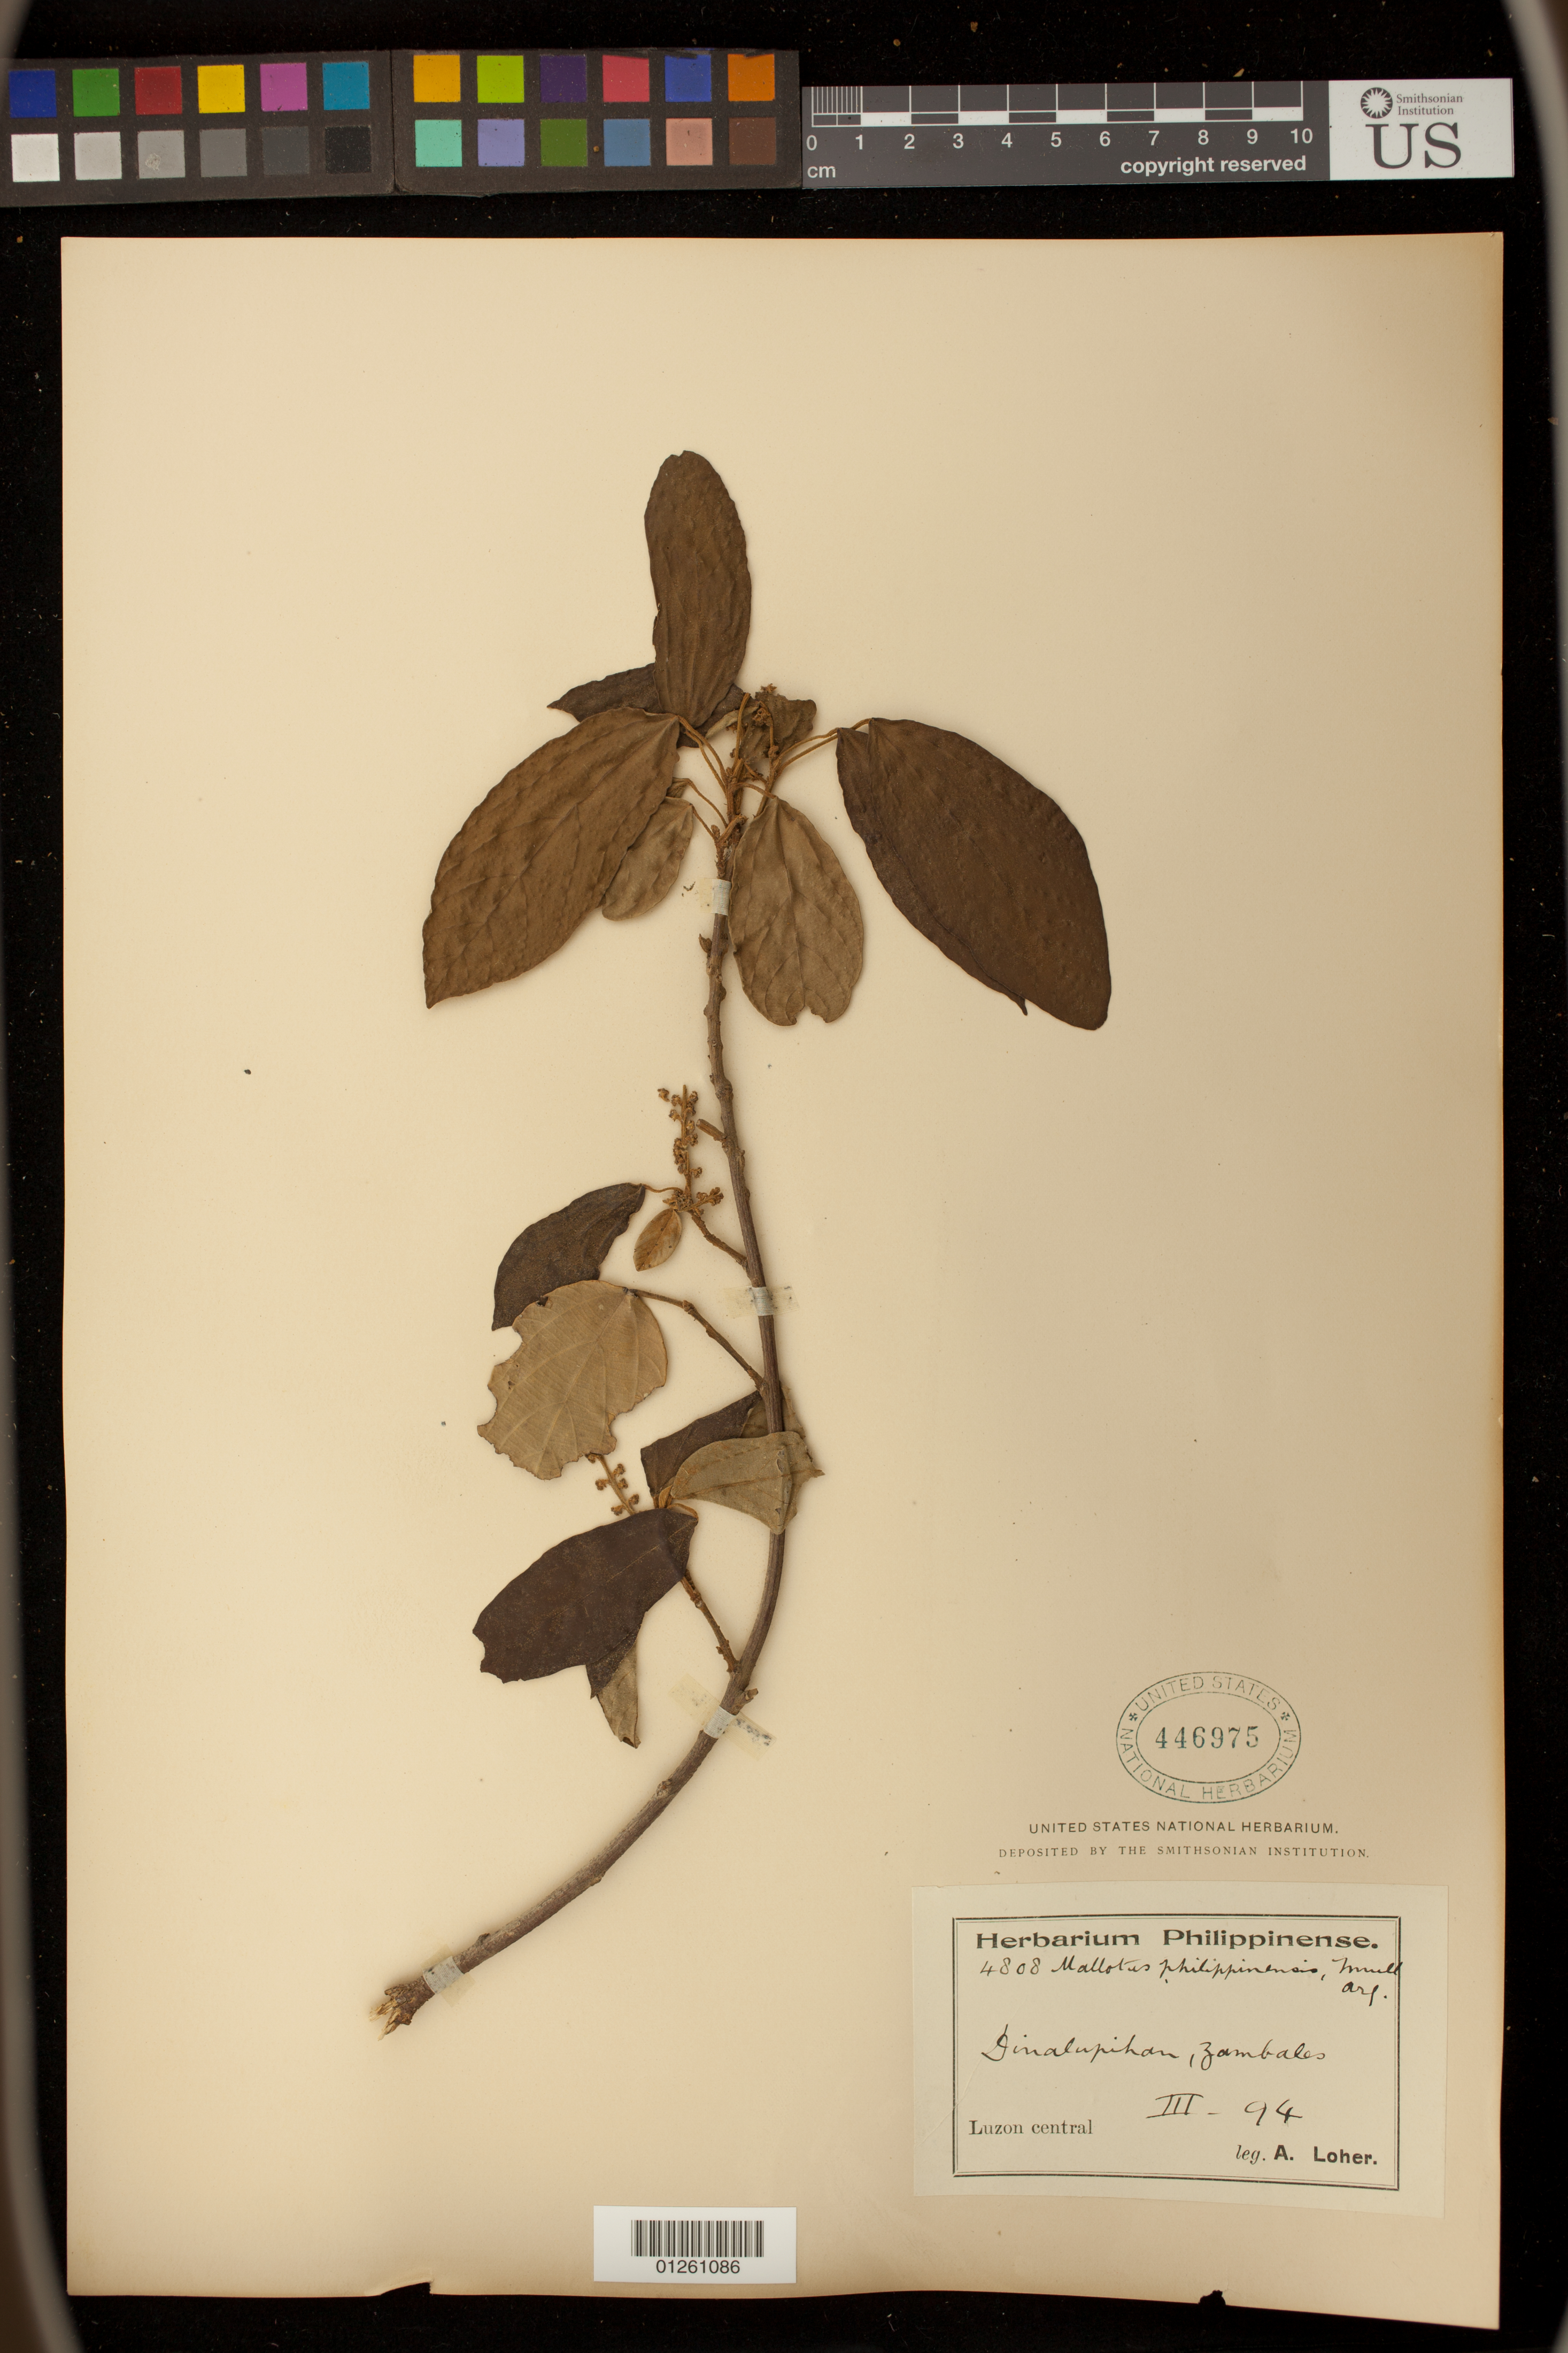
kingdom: Plantae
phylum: Tracheophyta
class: Magnoliopsida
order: Malpighiales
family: Euphorbiaceae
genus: Mallotus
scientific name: Mallotus philippensis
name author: (Lam.) Müll. Arg.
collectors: A. Loher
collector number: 4808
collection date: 1894-03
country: Philippines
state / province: Central Luzon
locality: Dinalupihan, Zambales. Luzon cemtal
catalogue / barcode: US 446975